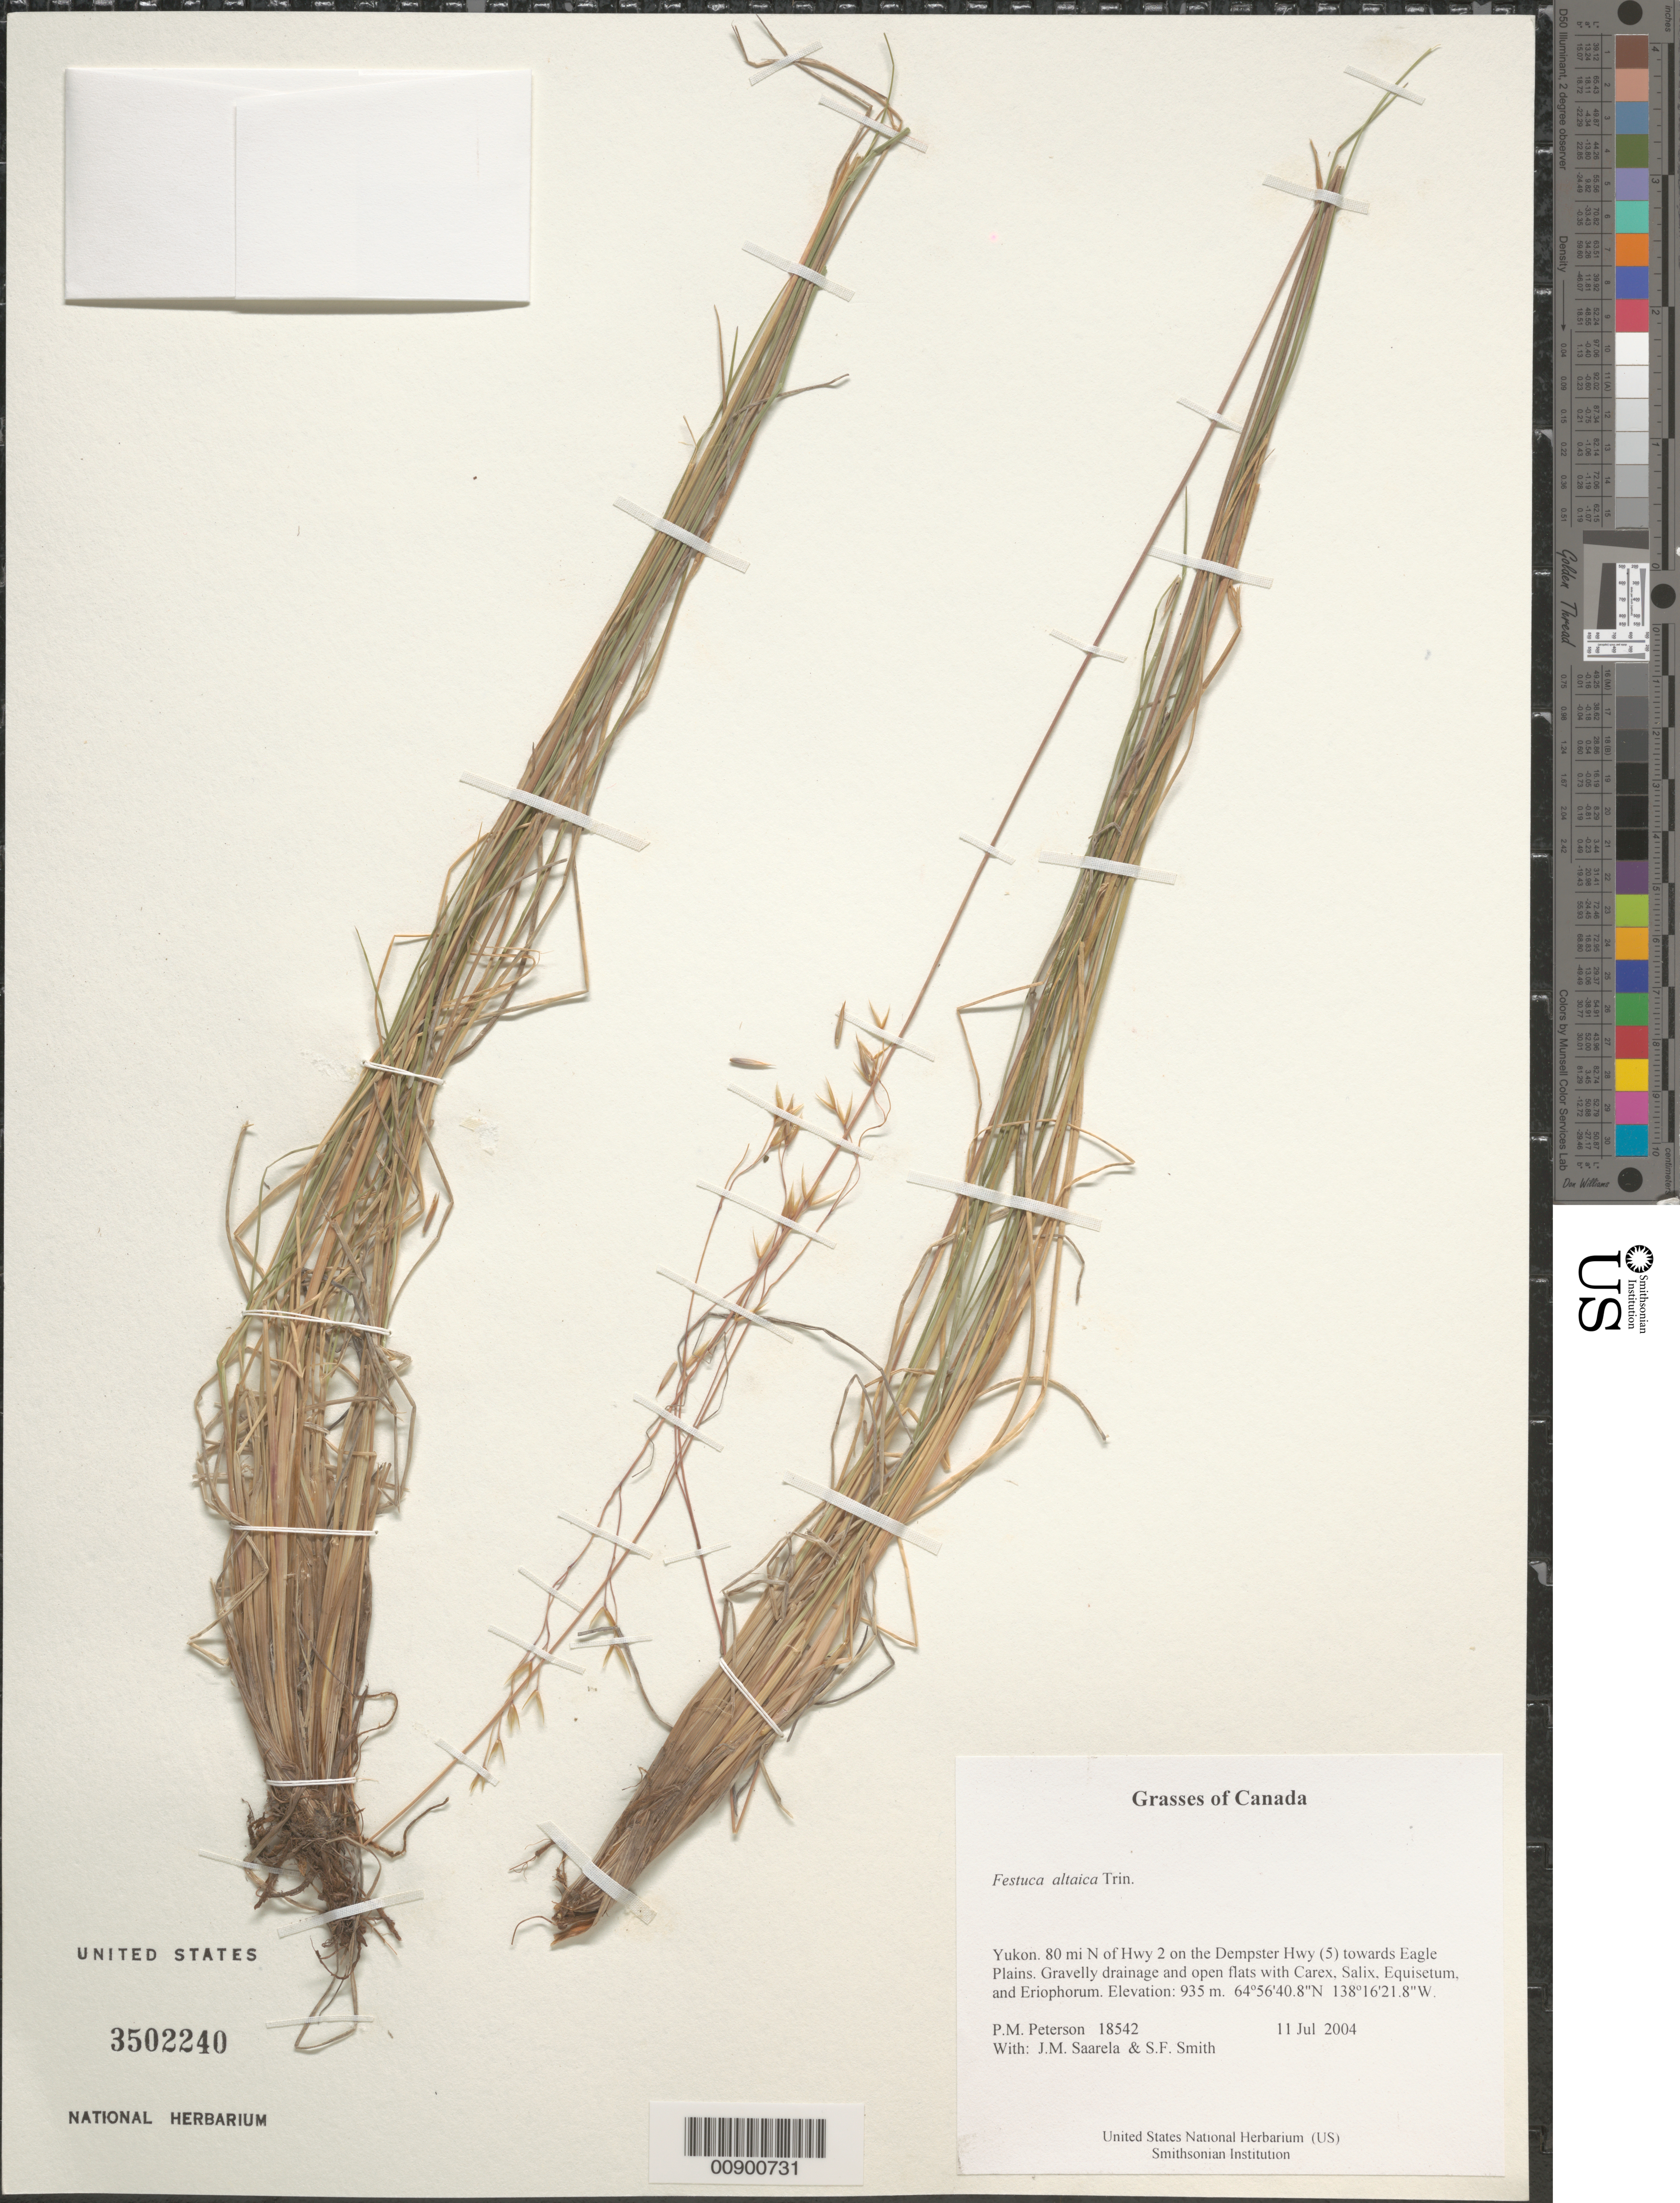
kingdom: Plantae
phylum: Tracheophyta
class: Liliopsida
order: Poales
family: Poaceae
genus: Festuca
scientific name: Festuca altaica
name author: Trin.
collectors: P. M. Peterson, J. Saarela & S.F. Smith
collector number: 18542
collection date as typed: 11 Jul 2004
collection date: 2004-07-11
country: Canada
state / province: Yukon Territory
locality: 80 mi N of Hwy 2 on the Dempster Hwy (5) towards Eagle Plains. Gravelly drainage and open flats with Carex, Salix, Equisetum, and Eriophorum.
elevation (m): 935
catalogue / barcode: US 3502240